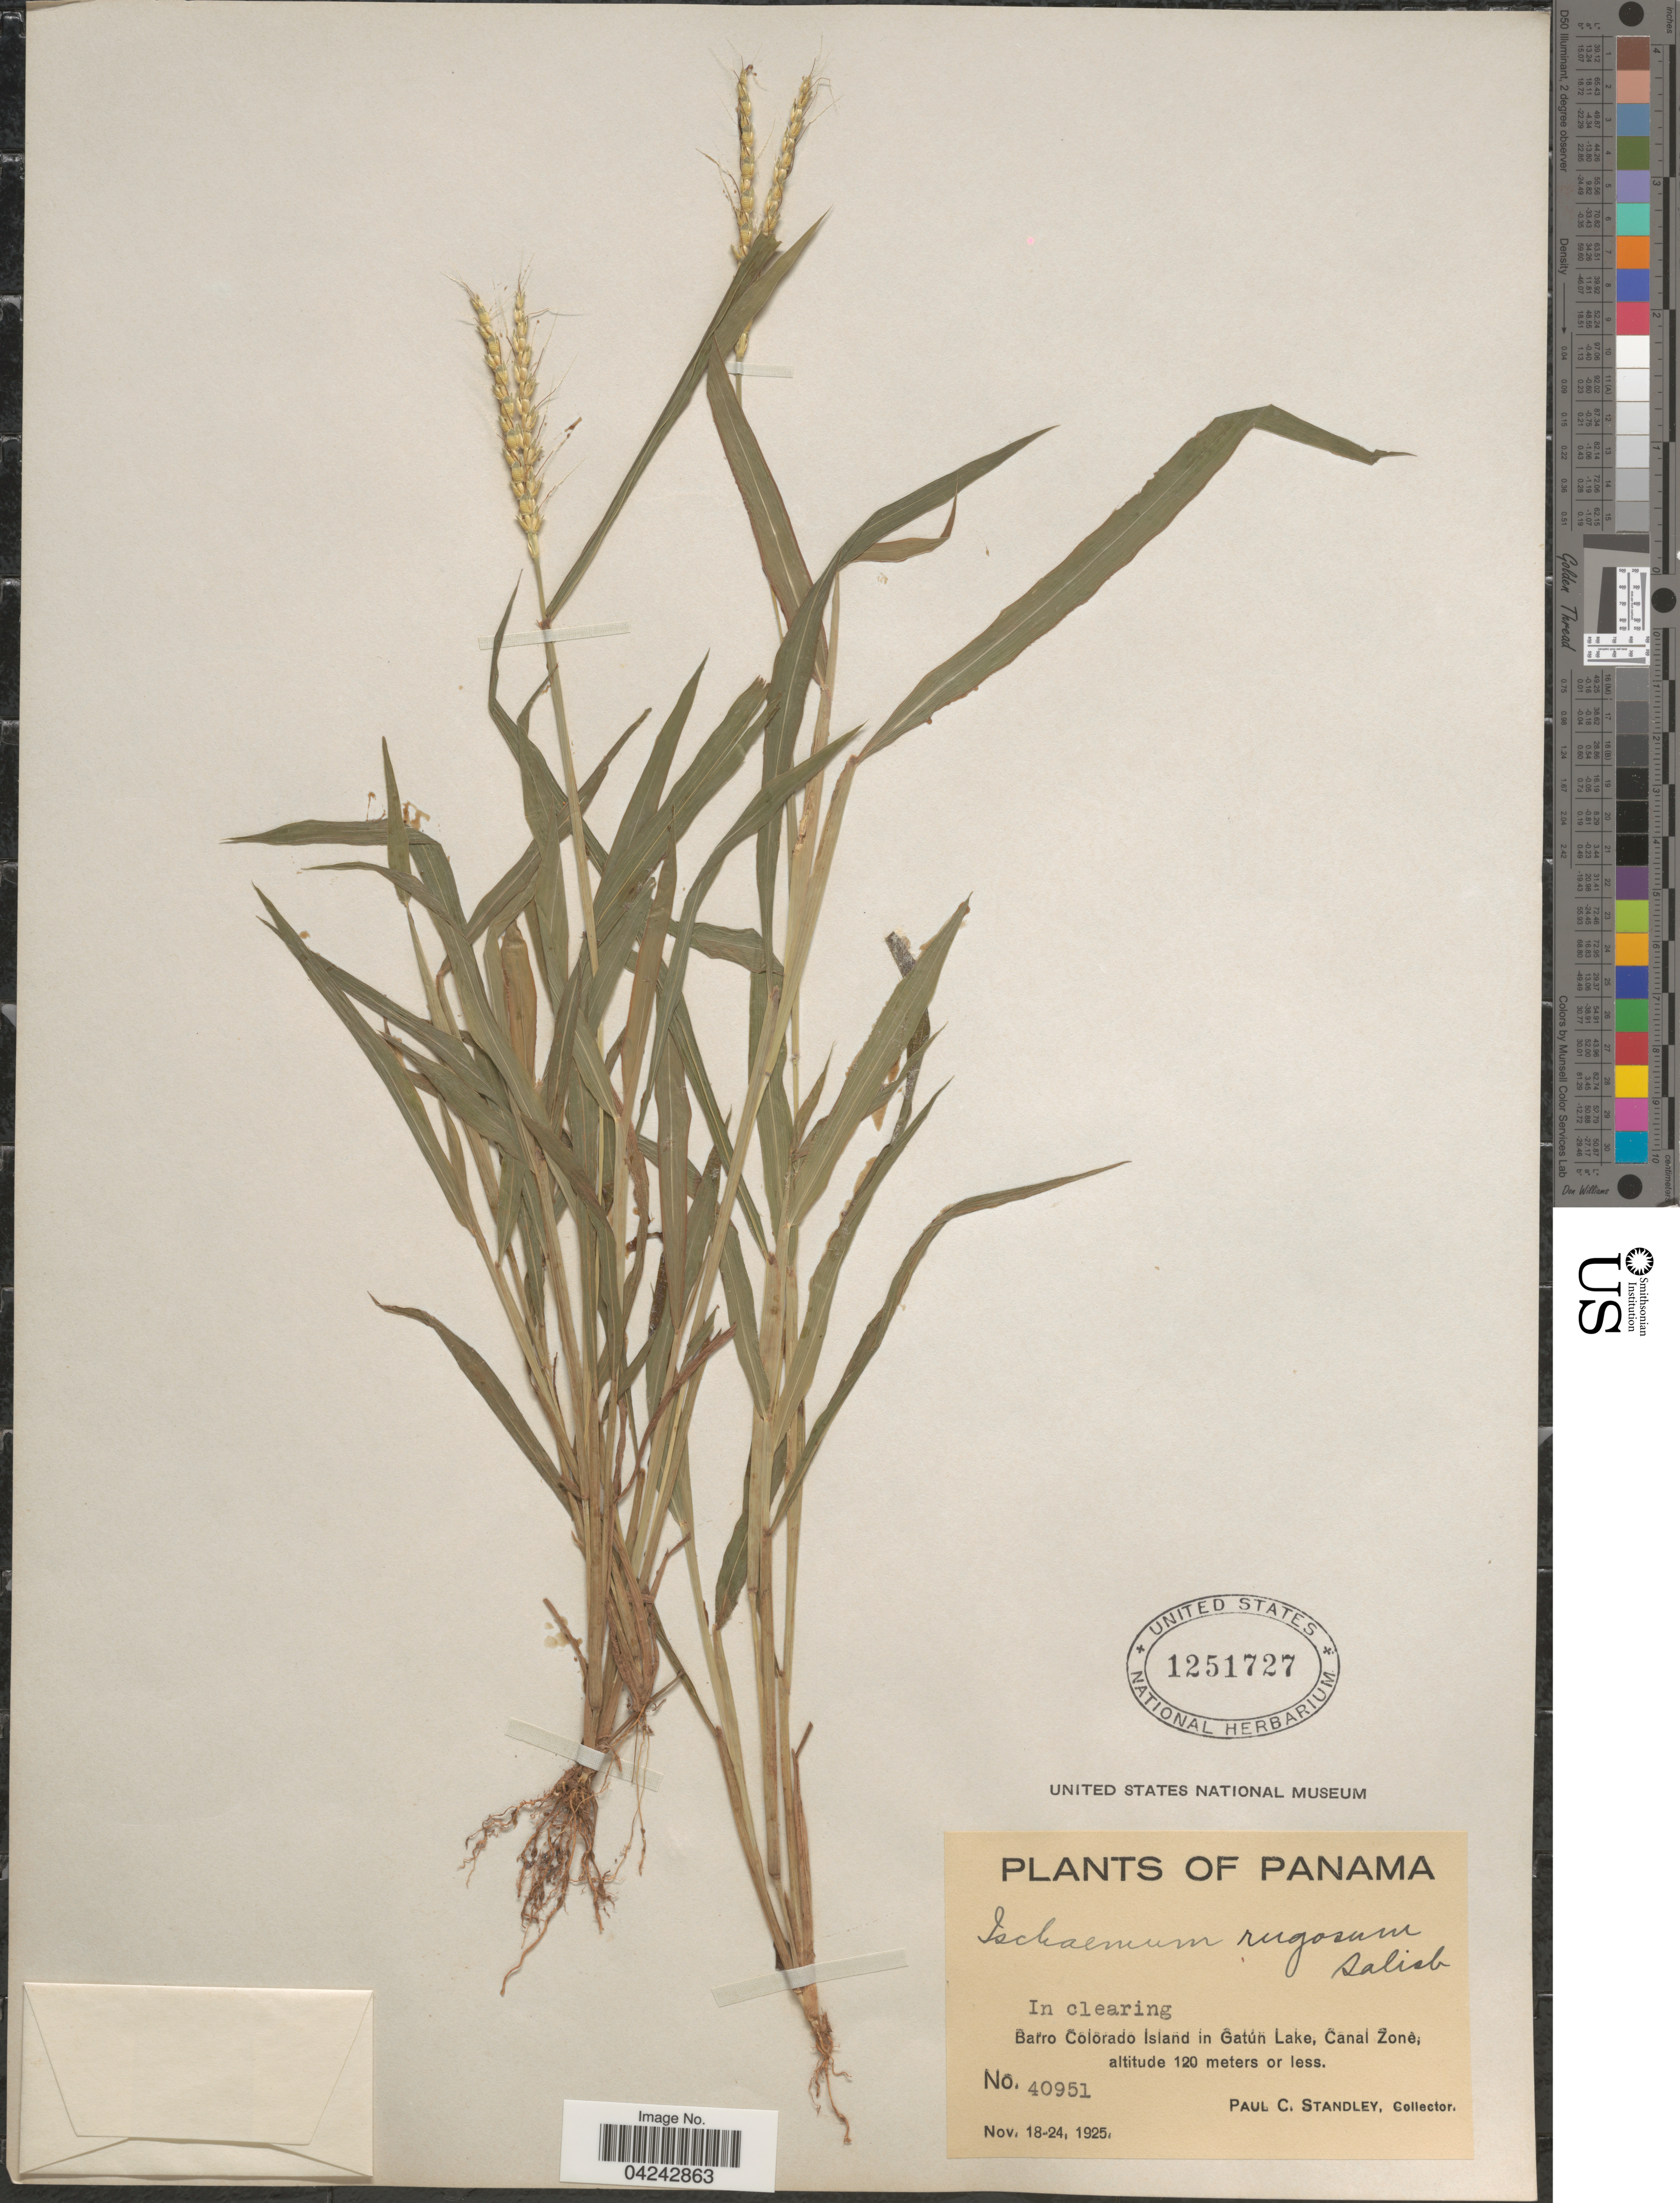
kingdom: Plantae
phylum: Tracheophyta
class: Liliopsida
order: Poales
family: Poaceae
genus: Ischaemum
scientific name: Ischaemum rugosum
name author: Salisb.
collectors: P. C. Standley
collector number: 40951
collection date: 1925-11-18/1925-11-24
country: Panama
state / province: Panamá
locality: Barro Colorado Island in Gatun Lake, Canal Zone.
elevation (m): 120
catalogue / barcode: US 1251727